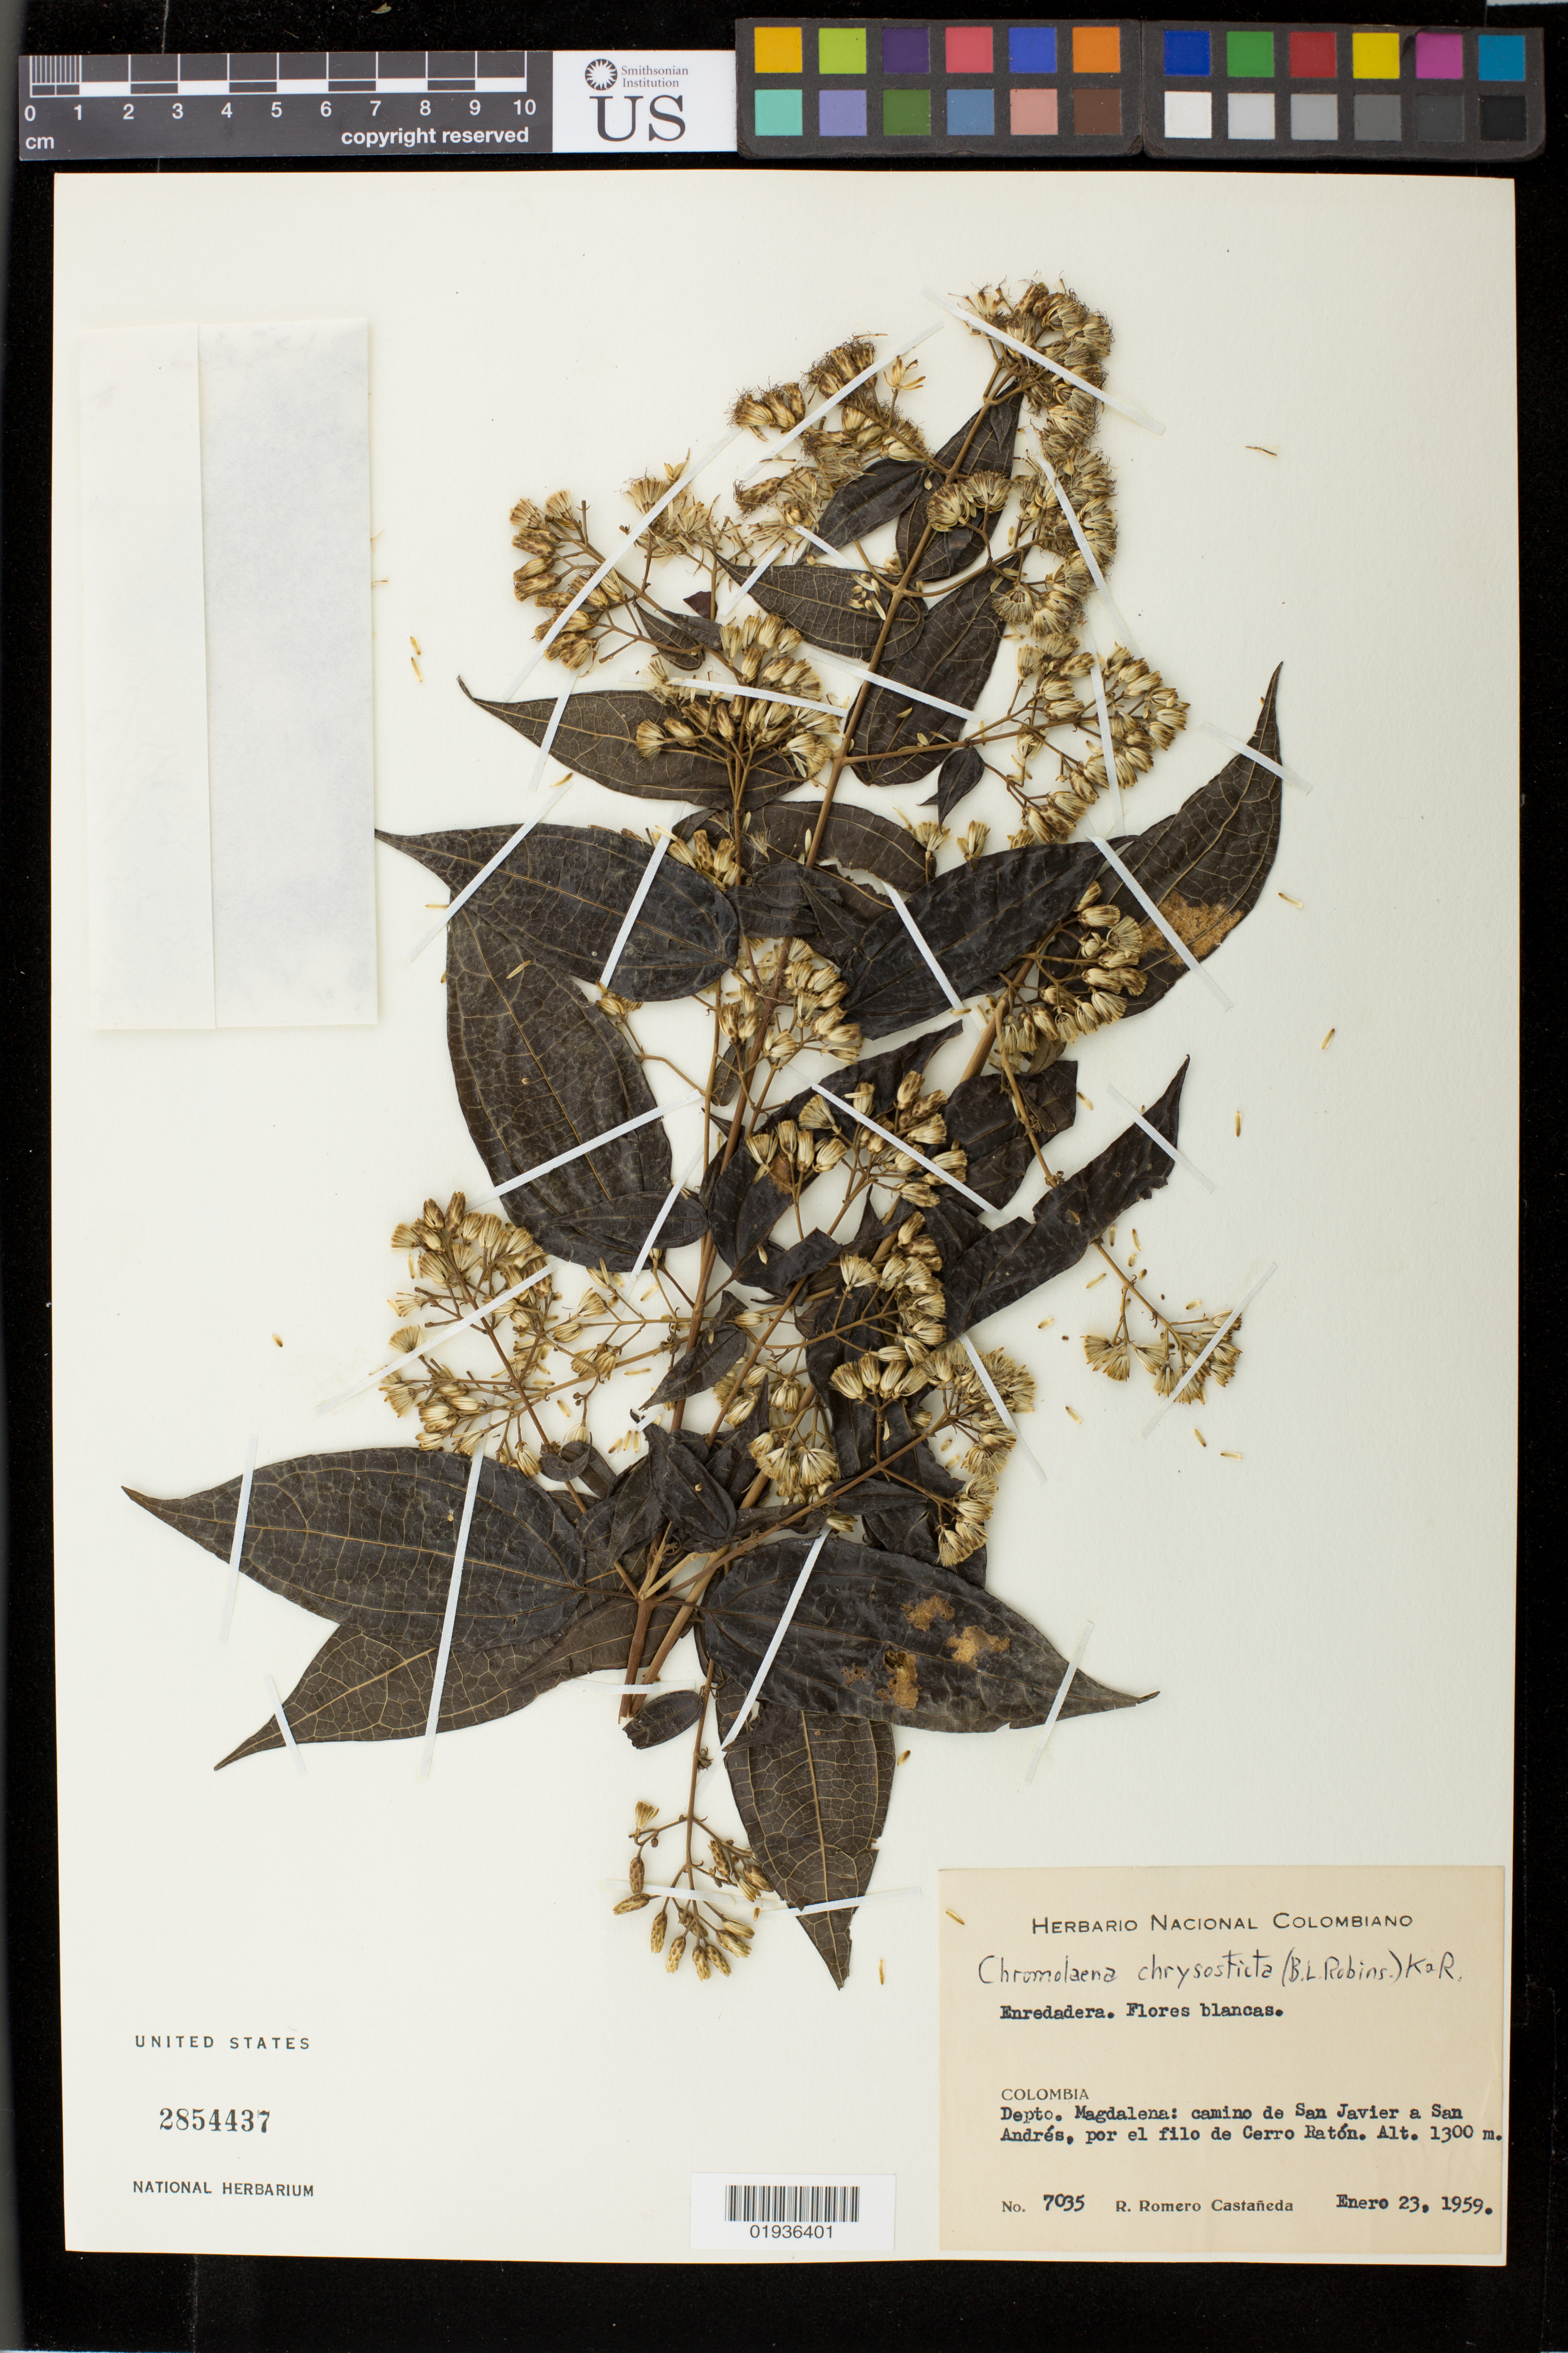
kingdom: Plantae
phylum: Tracheophyta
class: Magnoliopsida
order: Asterales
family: Asteraceae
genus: Chromolaena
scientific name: Chromolaena chrysosticta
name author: (B.L. Rob.) R.M. King & H. Rob.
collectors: R. Romero Castañeda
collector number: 7035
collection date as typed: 23 January 1959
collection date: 1959-01-23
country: Colombia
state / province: Magdalena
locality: San Javier à San Andres, por el filo de Cerro Raton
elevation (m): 1300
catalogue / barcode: US 2854437